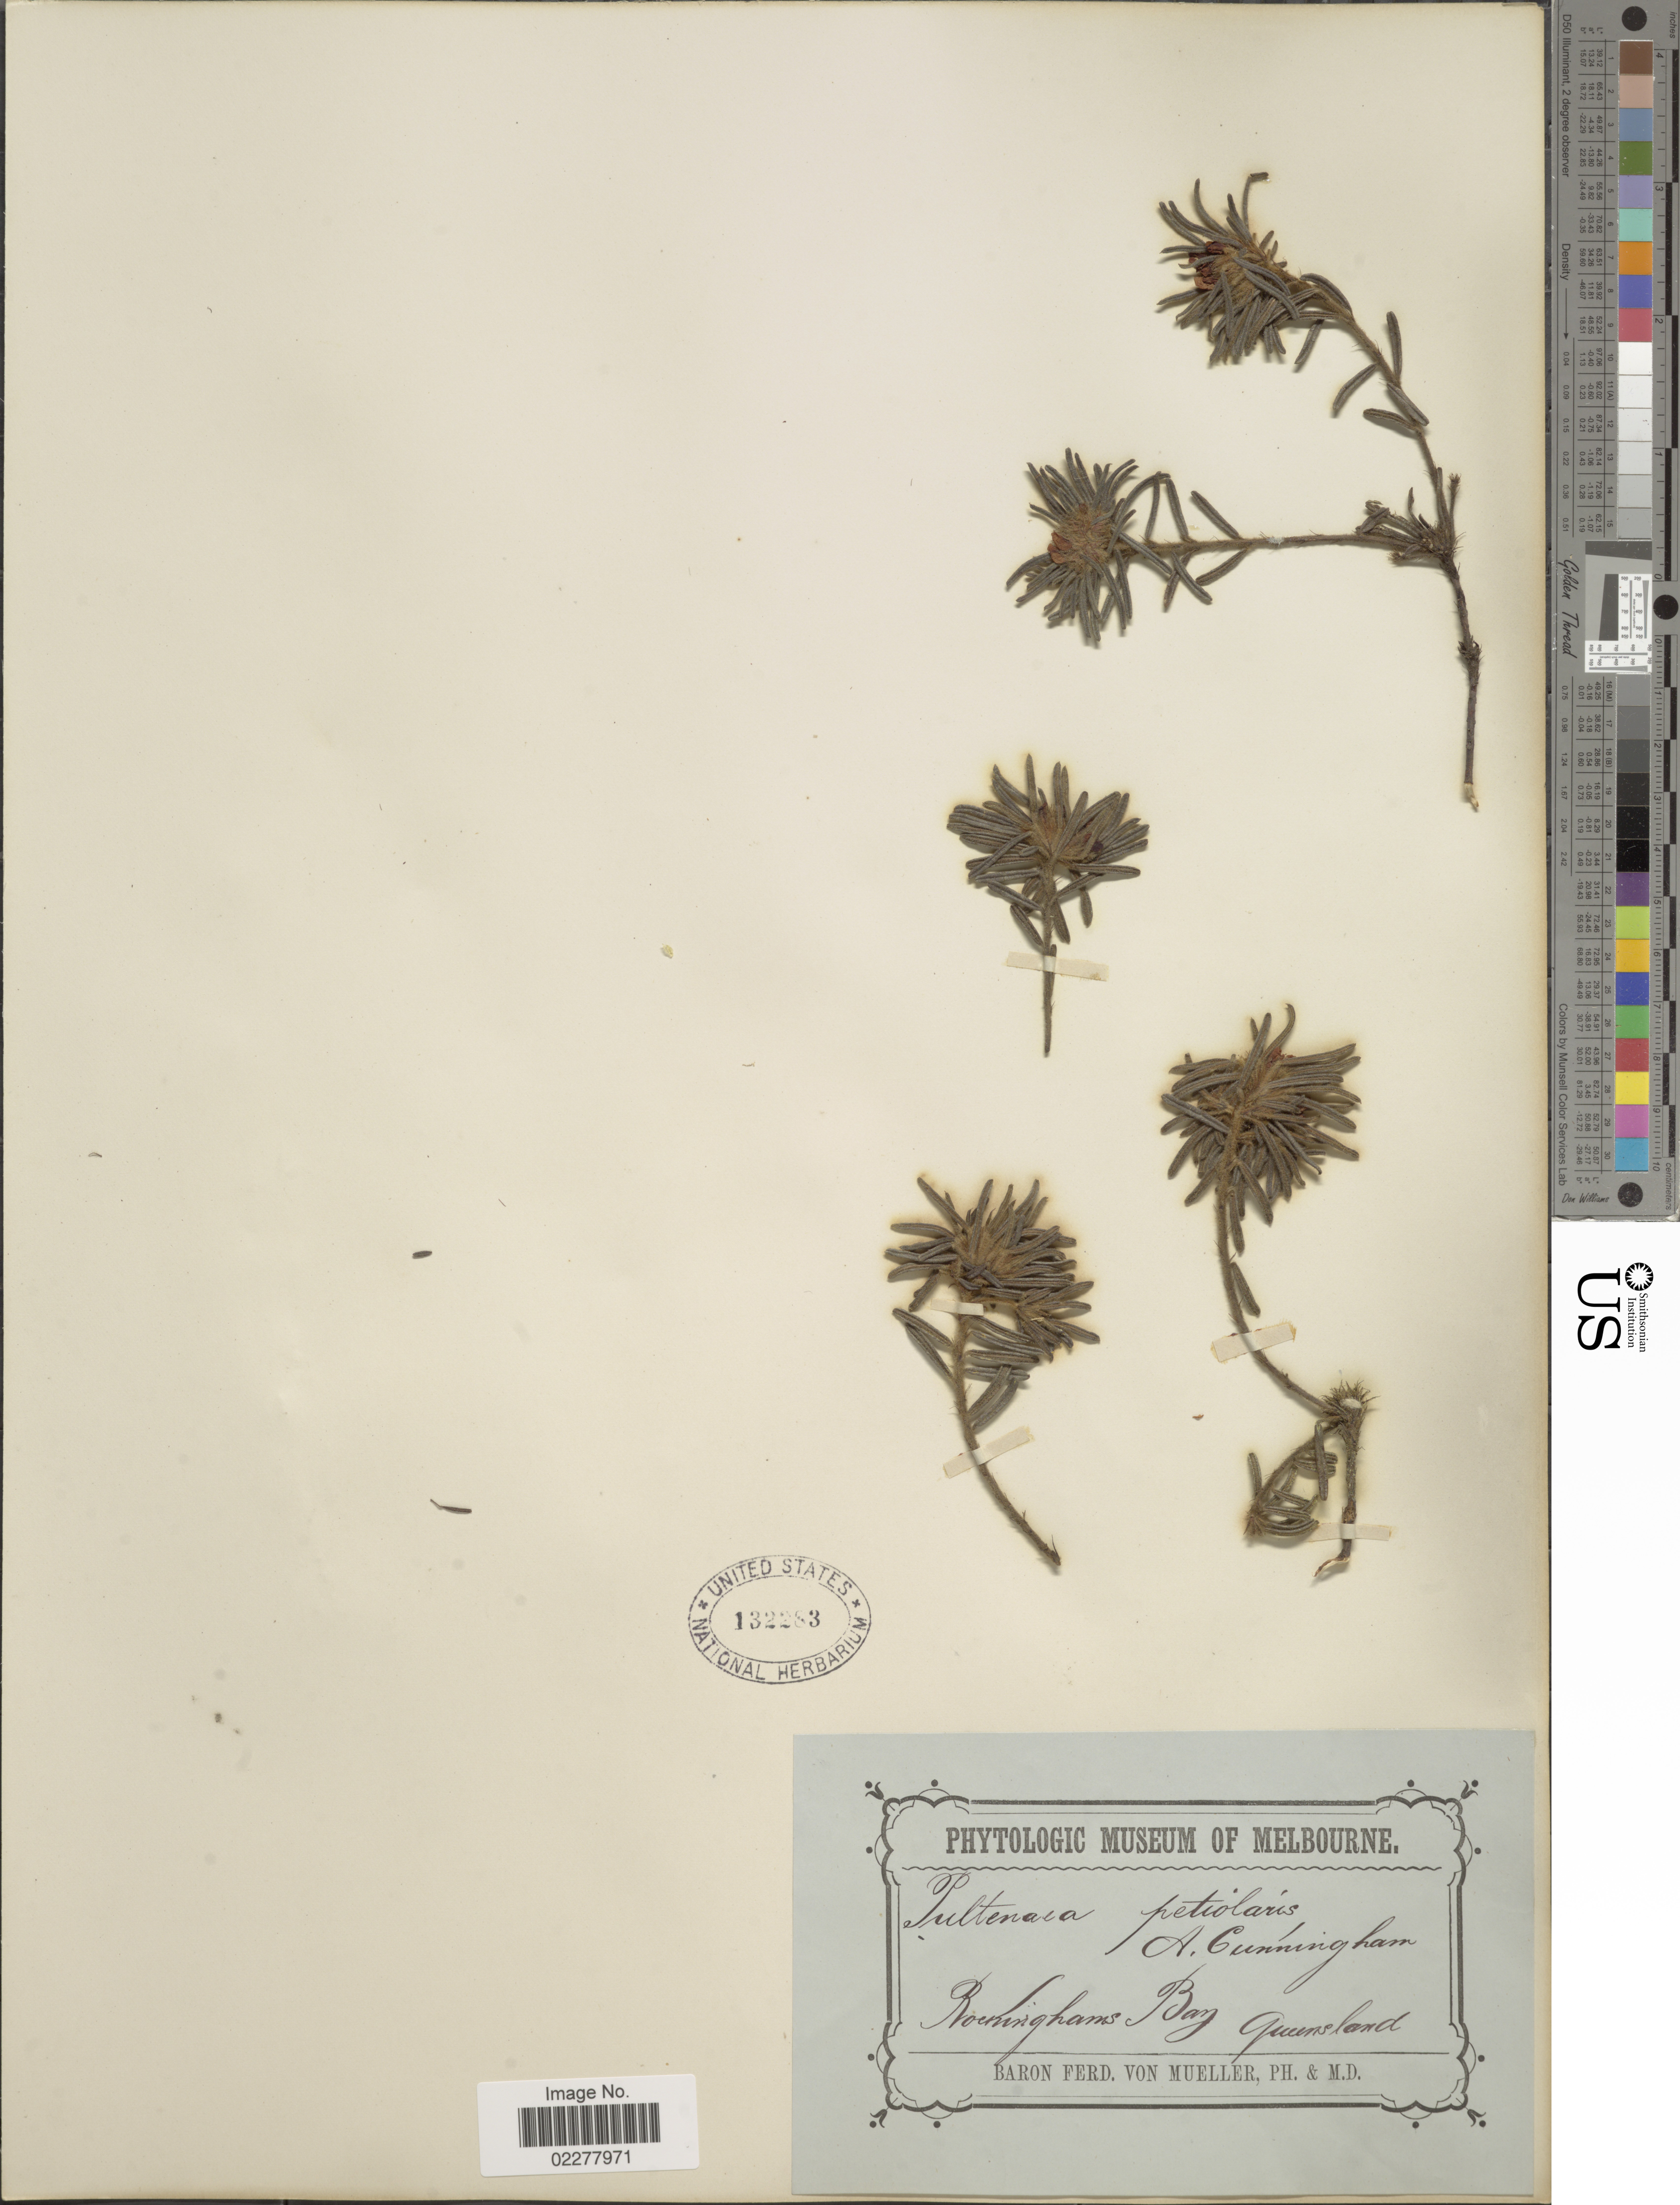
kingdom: Plantae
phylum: Tracheophyta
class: Magnoliopsida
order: Fabales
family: Fabaceae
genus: Pultenaea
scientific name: Pultenaea petiolaris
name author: A. Cunn. ex Benth.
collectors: F. von Mueller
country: Australia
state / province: Queensland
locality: Rockinghams Bay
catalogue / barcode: US 132283